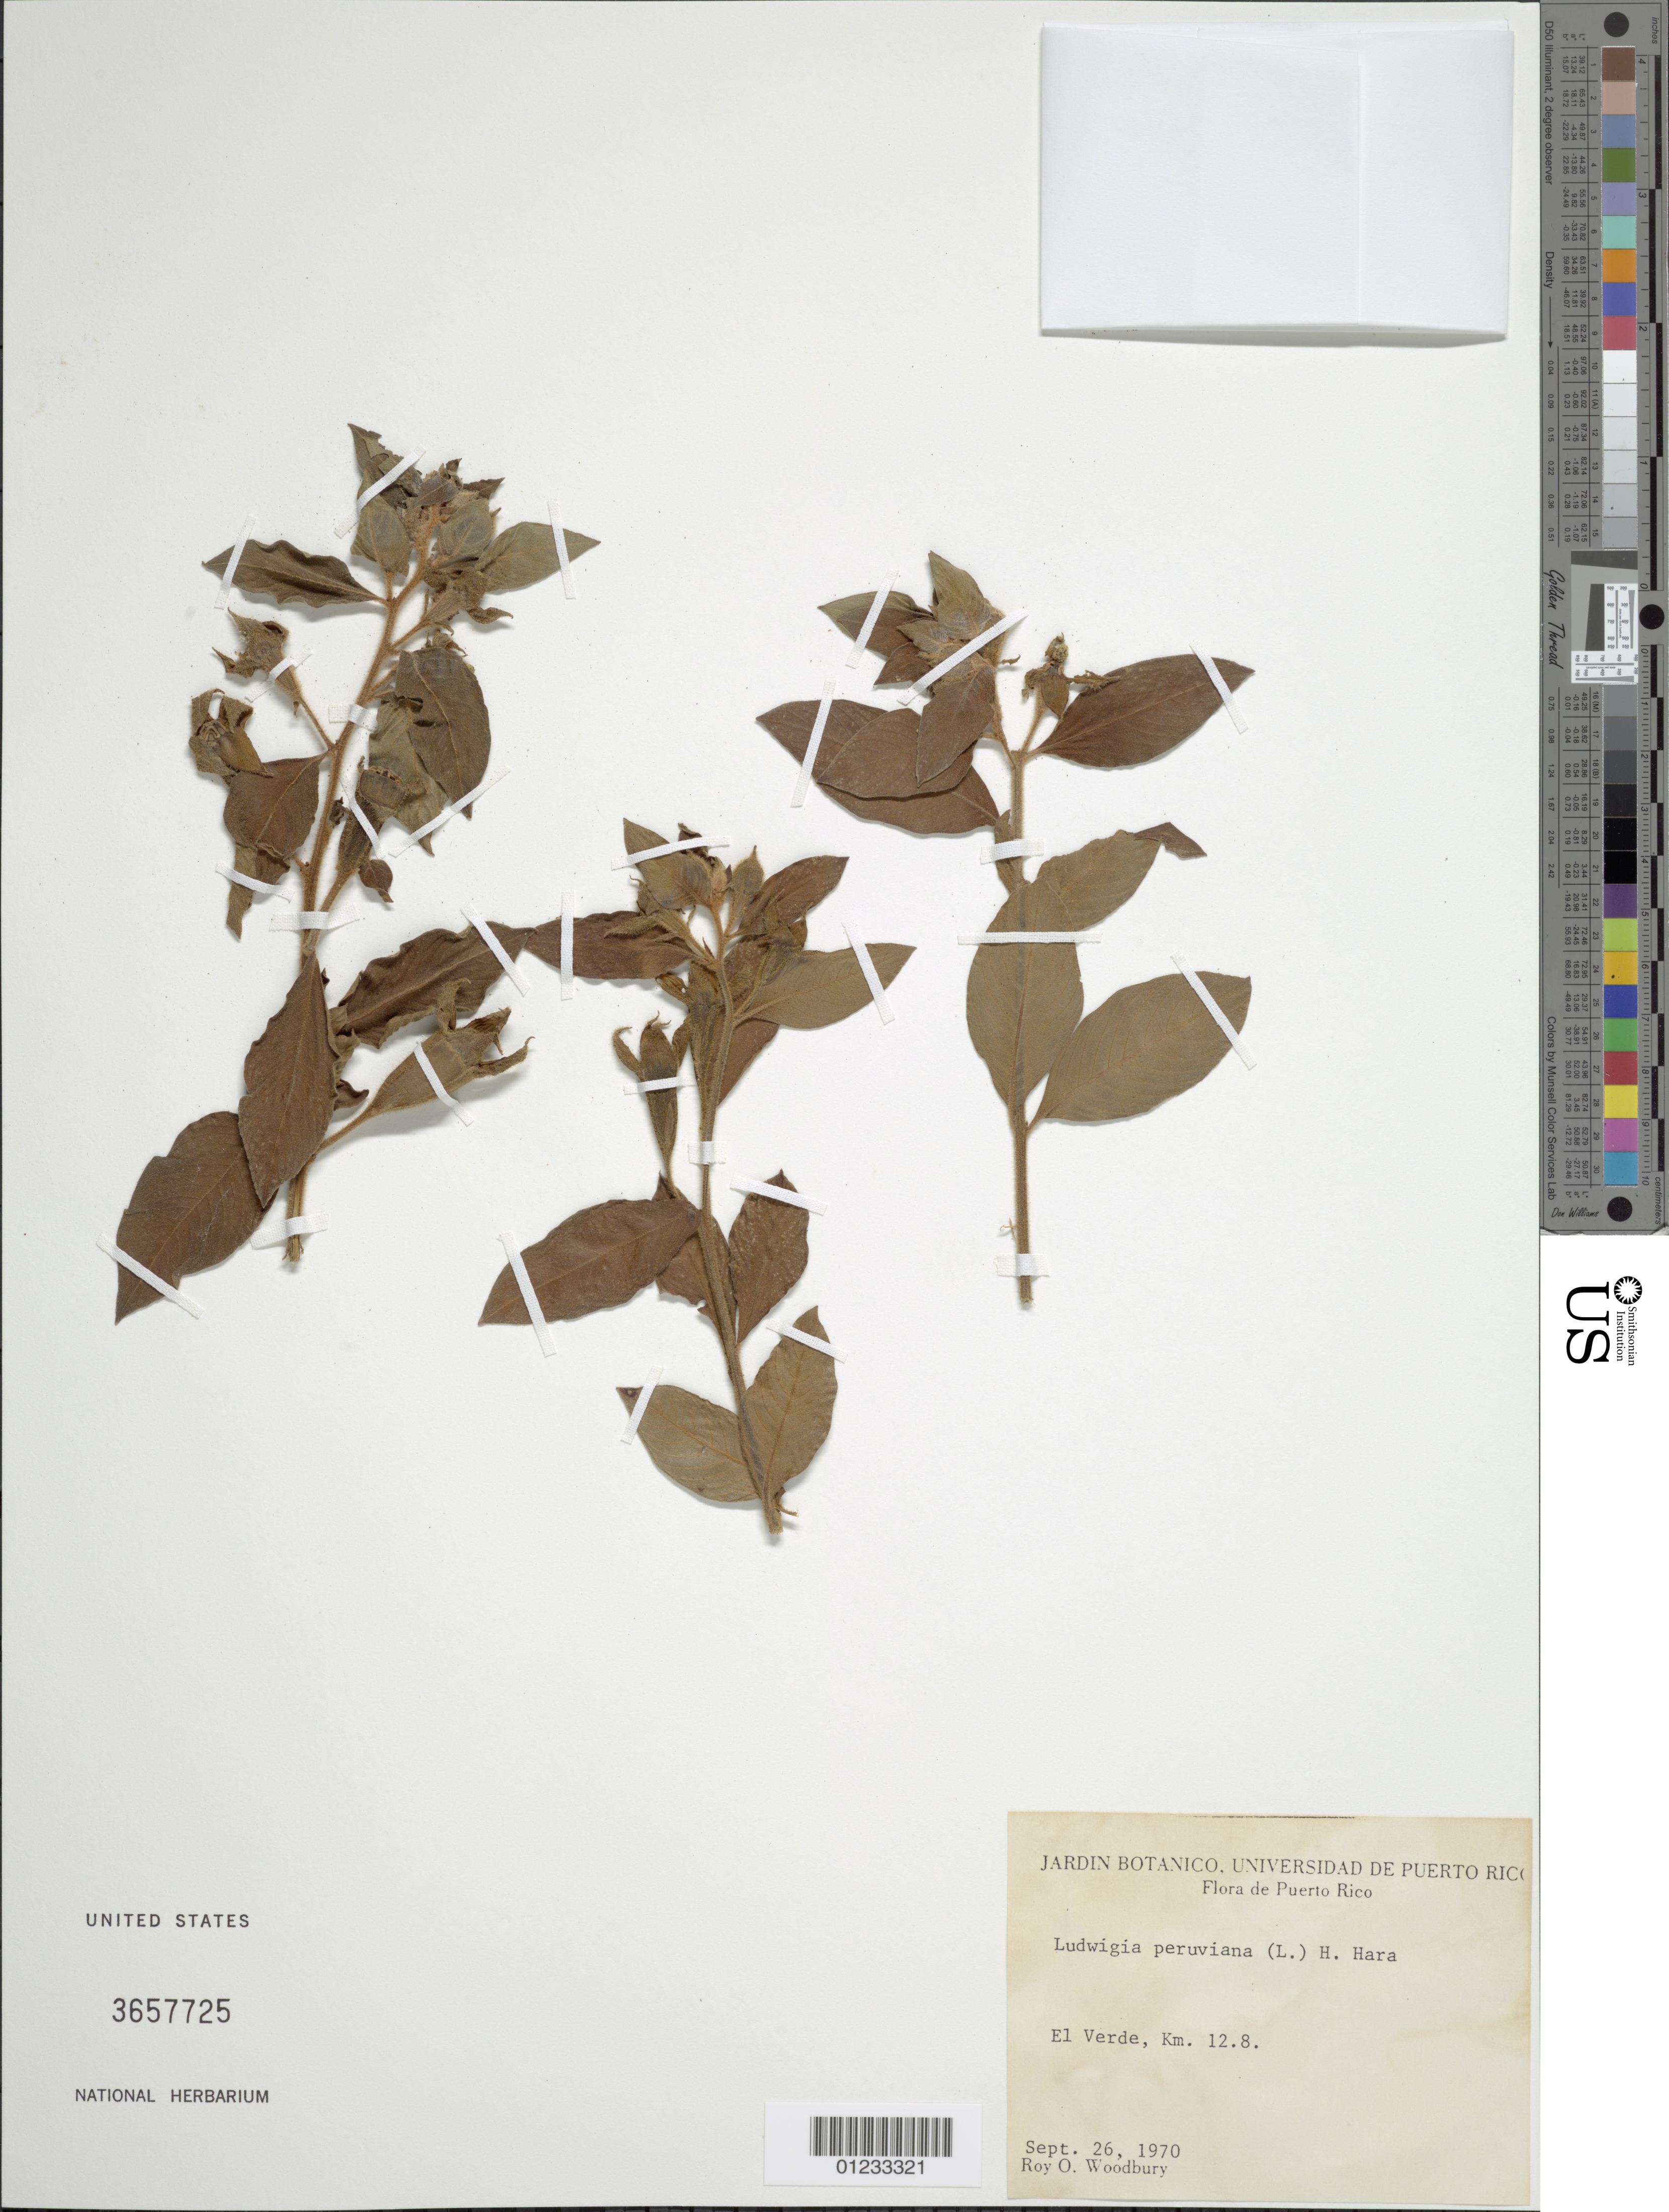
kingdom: Plantae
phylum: Tracheophyta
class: Magnoliopsida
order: Myrtales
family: Onagraceae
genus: Ludwigia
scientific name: Ludwigia peruviana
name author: (L.) H. Hara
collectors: R. O. Woodbury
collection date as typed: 26 Sep 1970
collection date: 1970-09-26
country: Puerto Rico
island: Greater Antilles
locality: El Verde, Km 12.8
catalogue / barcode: US 3657725